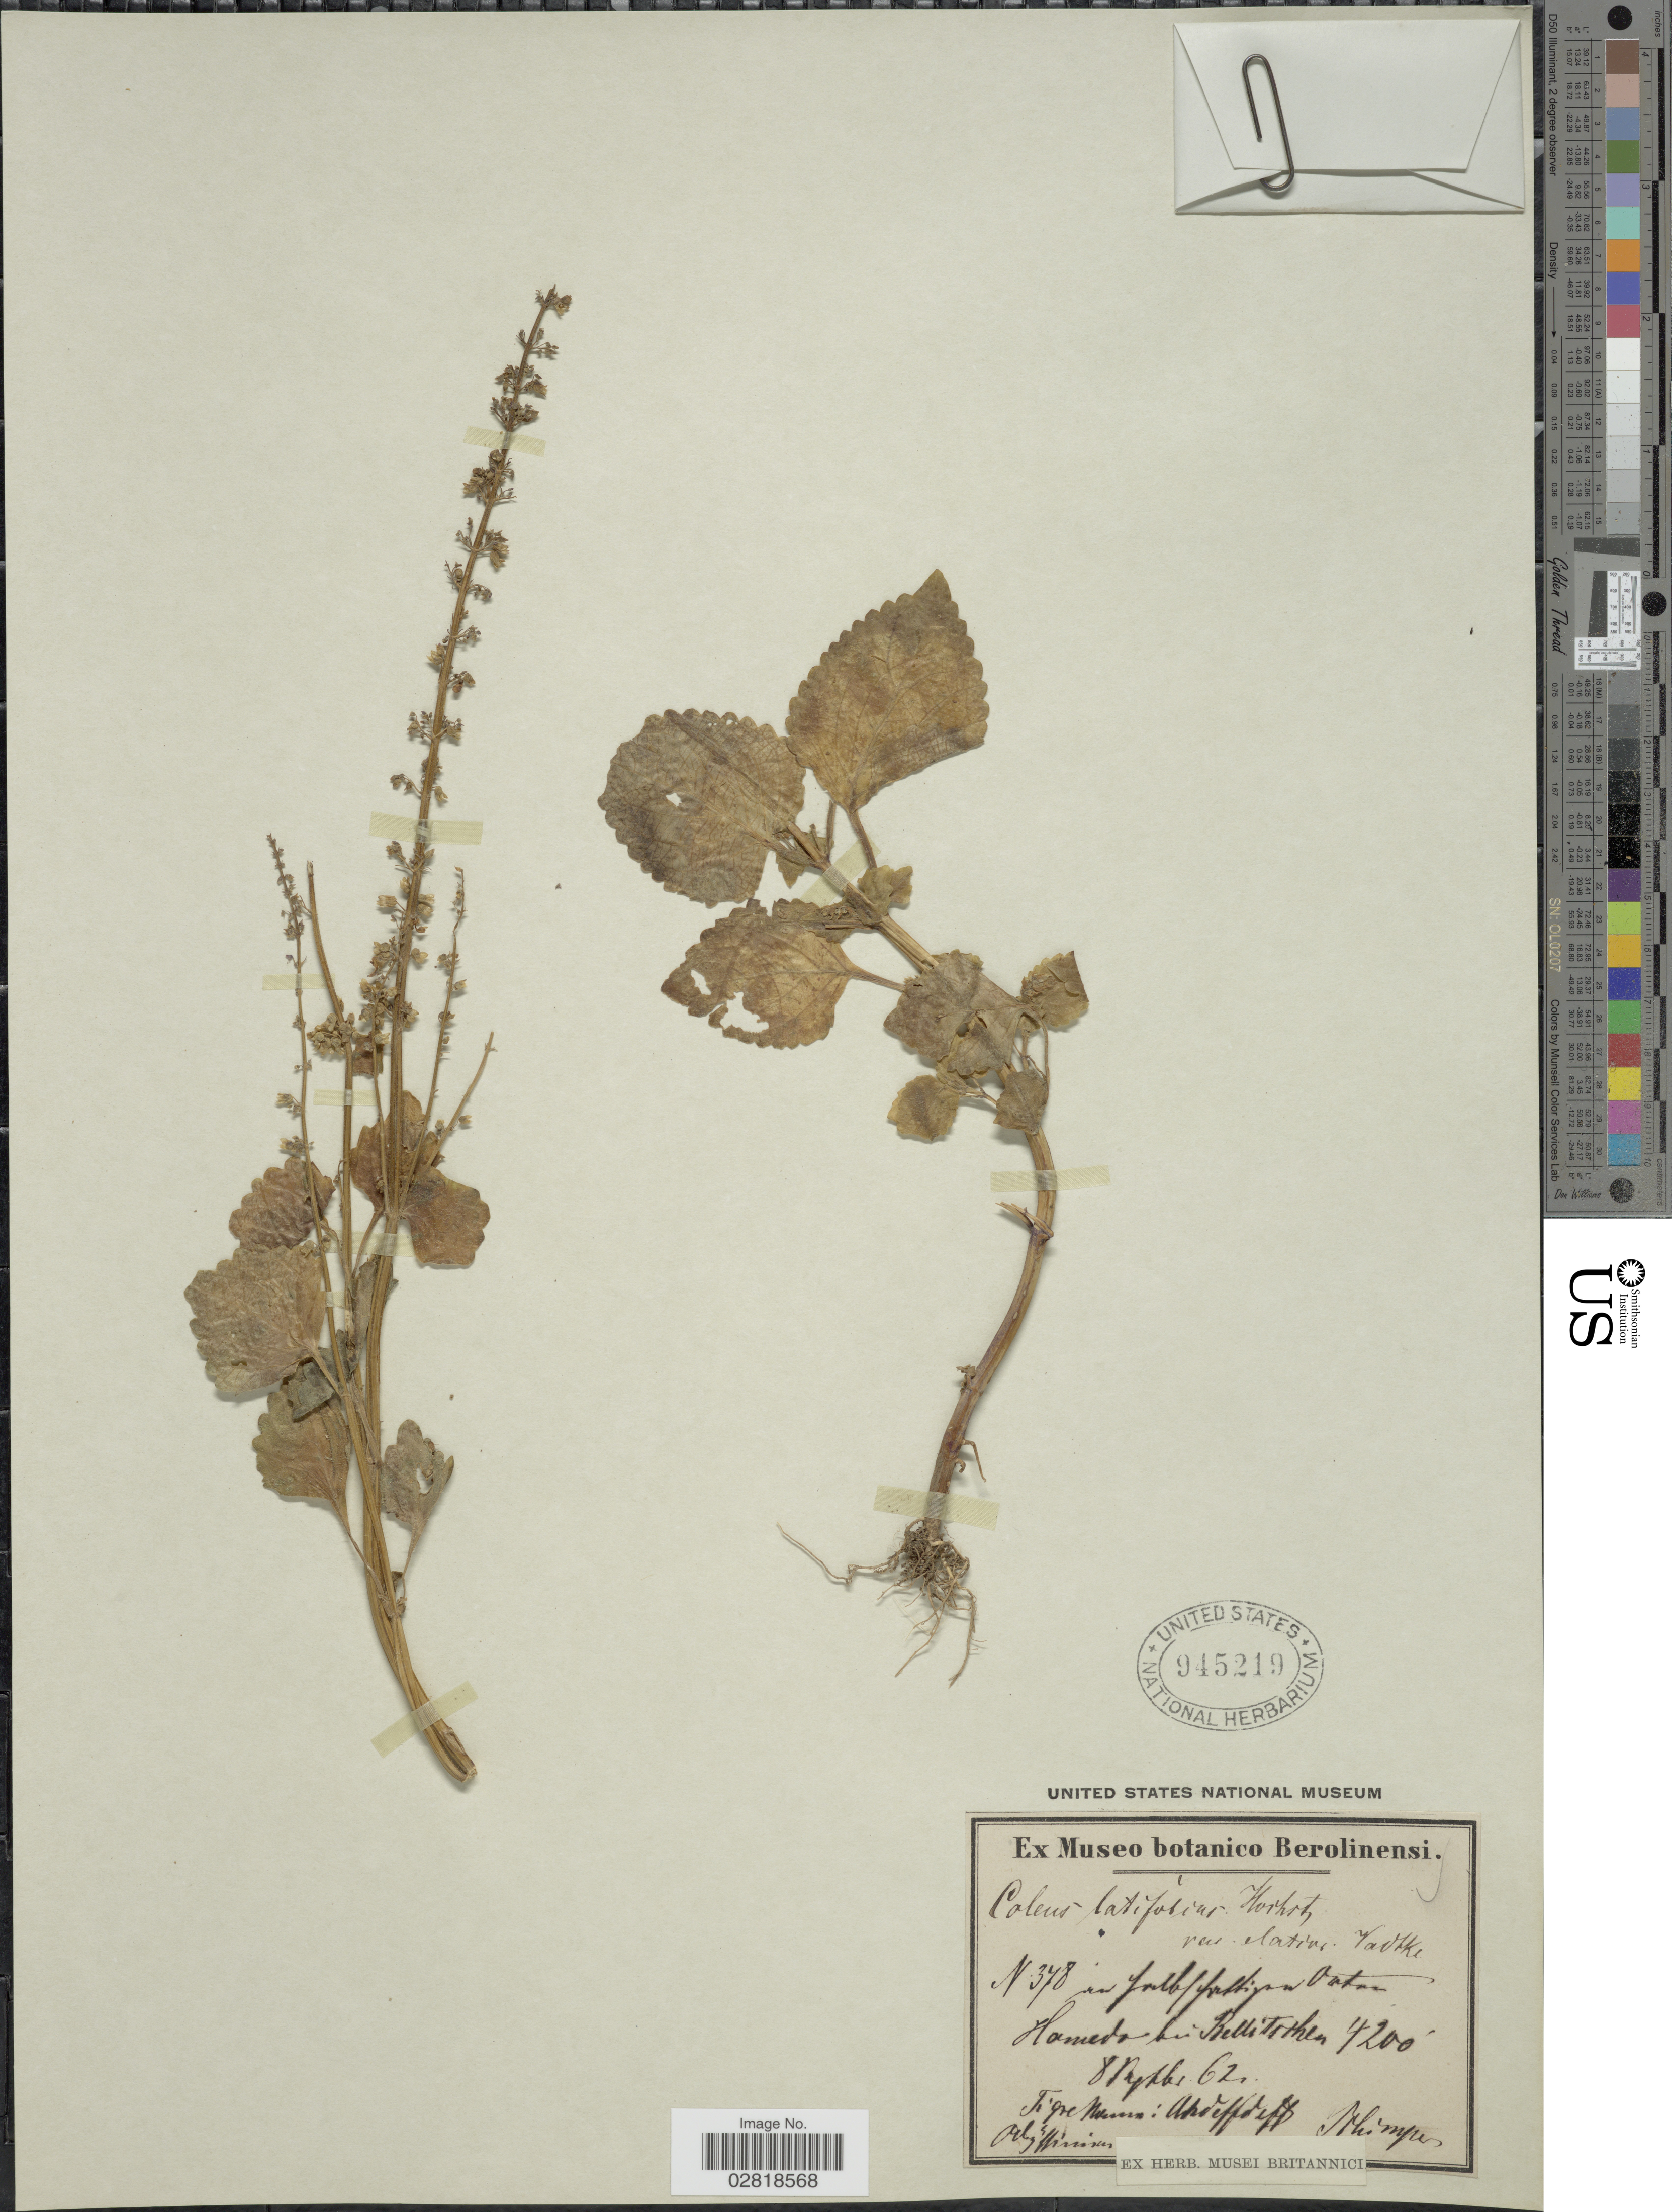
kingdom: Plantae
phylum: Tracheophyta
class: Magnoliopsida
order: Lamiales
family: Lamiaceae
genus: Coleus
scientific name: Coleus latifolius var. elatior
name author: Vatke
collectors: -. Schimper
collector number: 378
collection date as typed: Transcribed d/m/y: 8/9/62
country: Eritrea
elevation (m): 1280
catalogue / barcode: US 945219